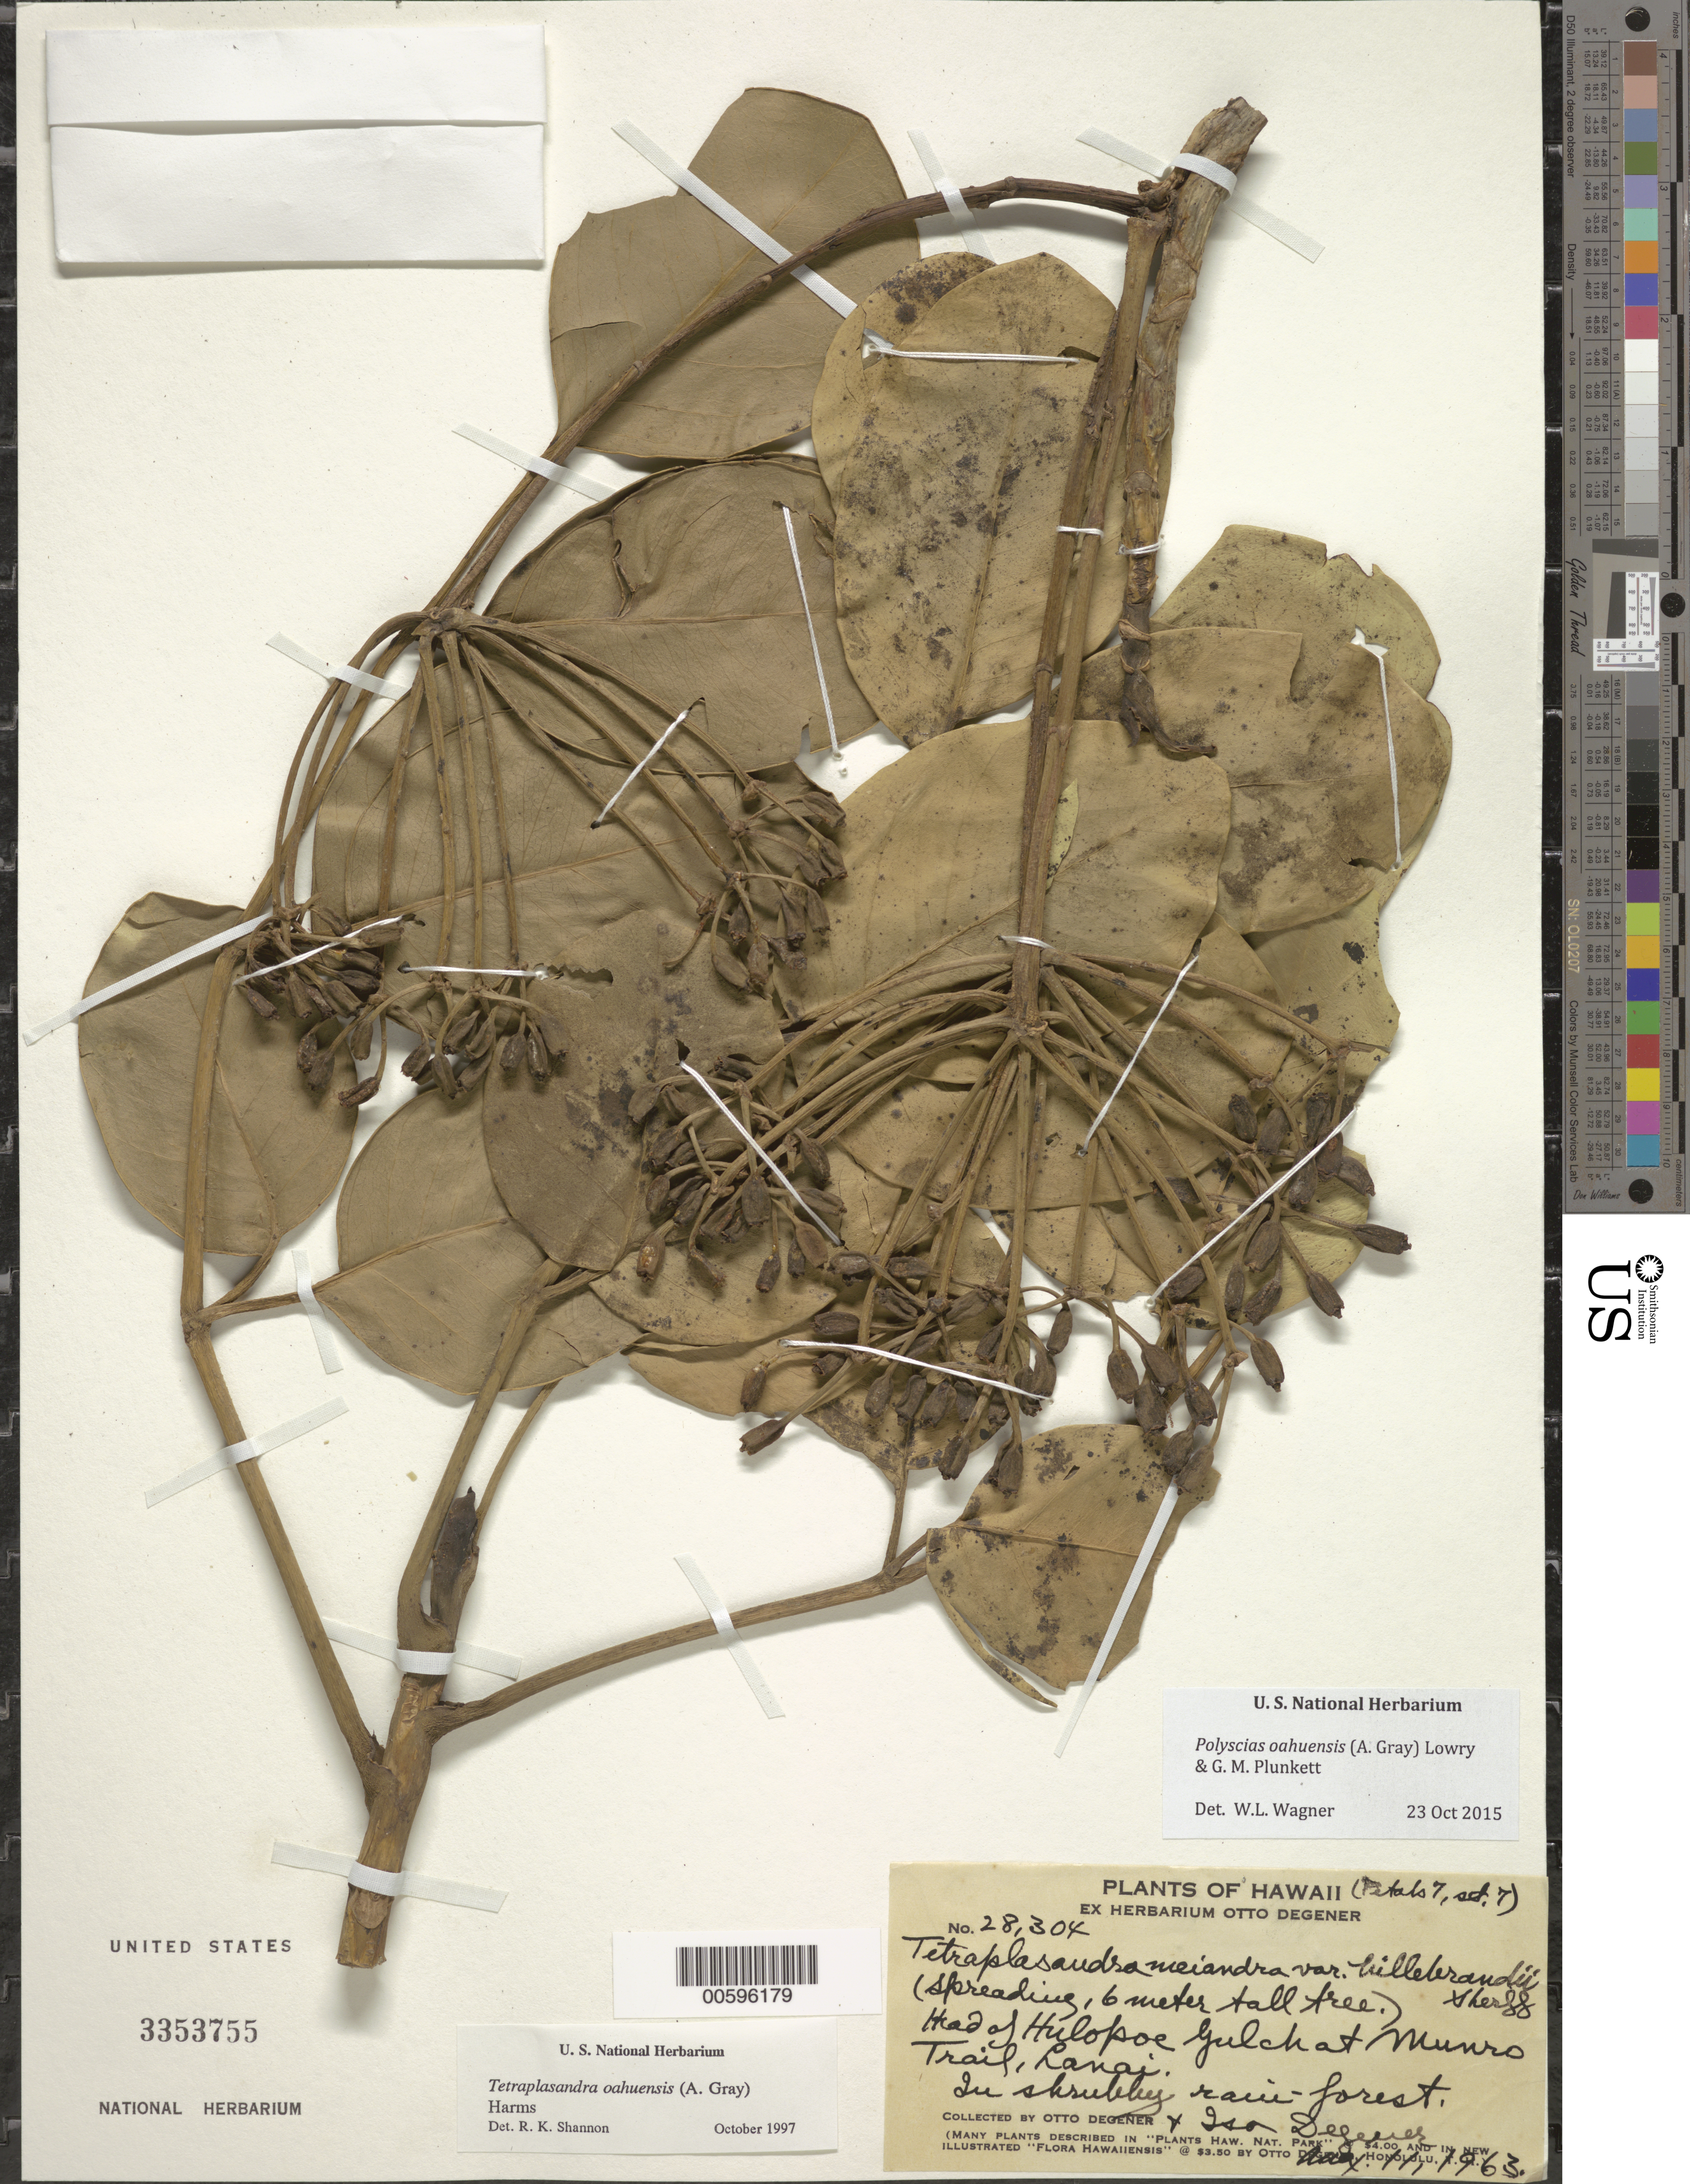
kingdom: Plantae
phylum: Tracheophyta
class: Magnoliopsida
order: Apiales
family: Araliaceae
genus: Polyscias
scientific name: Polyscias oahuensis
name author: (A. Gray) Lowry & G. M. Plunkett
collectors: O. Degener & I. Degener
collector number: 28304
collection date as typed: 11 Aug 1963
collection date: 1963-08-11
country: United States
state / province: Hawaii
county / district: Maui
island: Lana'i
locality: Head of Hulopoe Gulch at Munro Trail.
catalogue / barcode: US 3353755